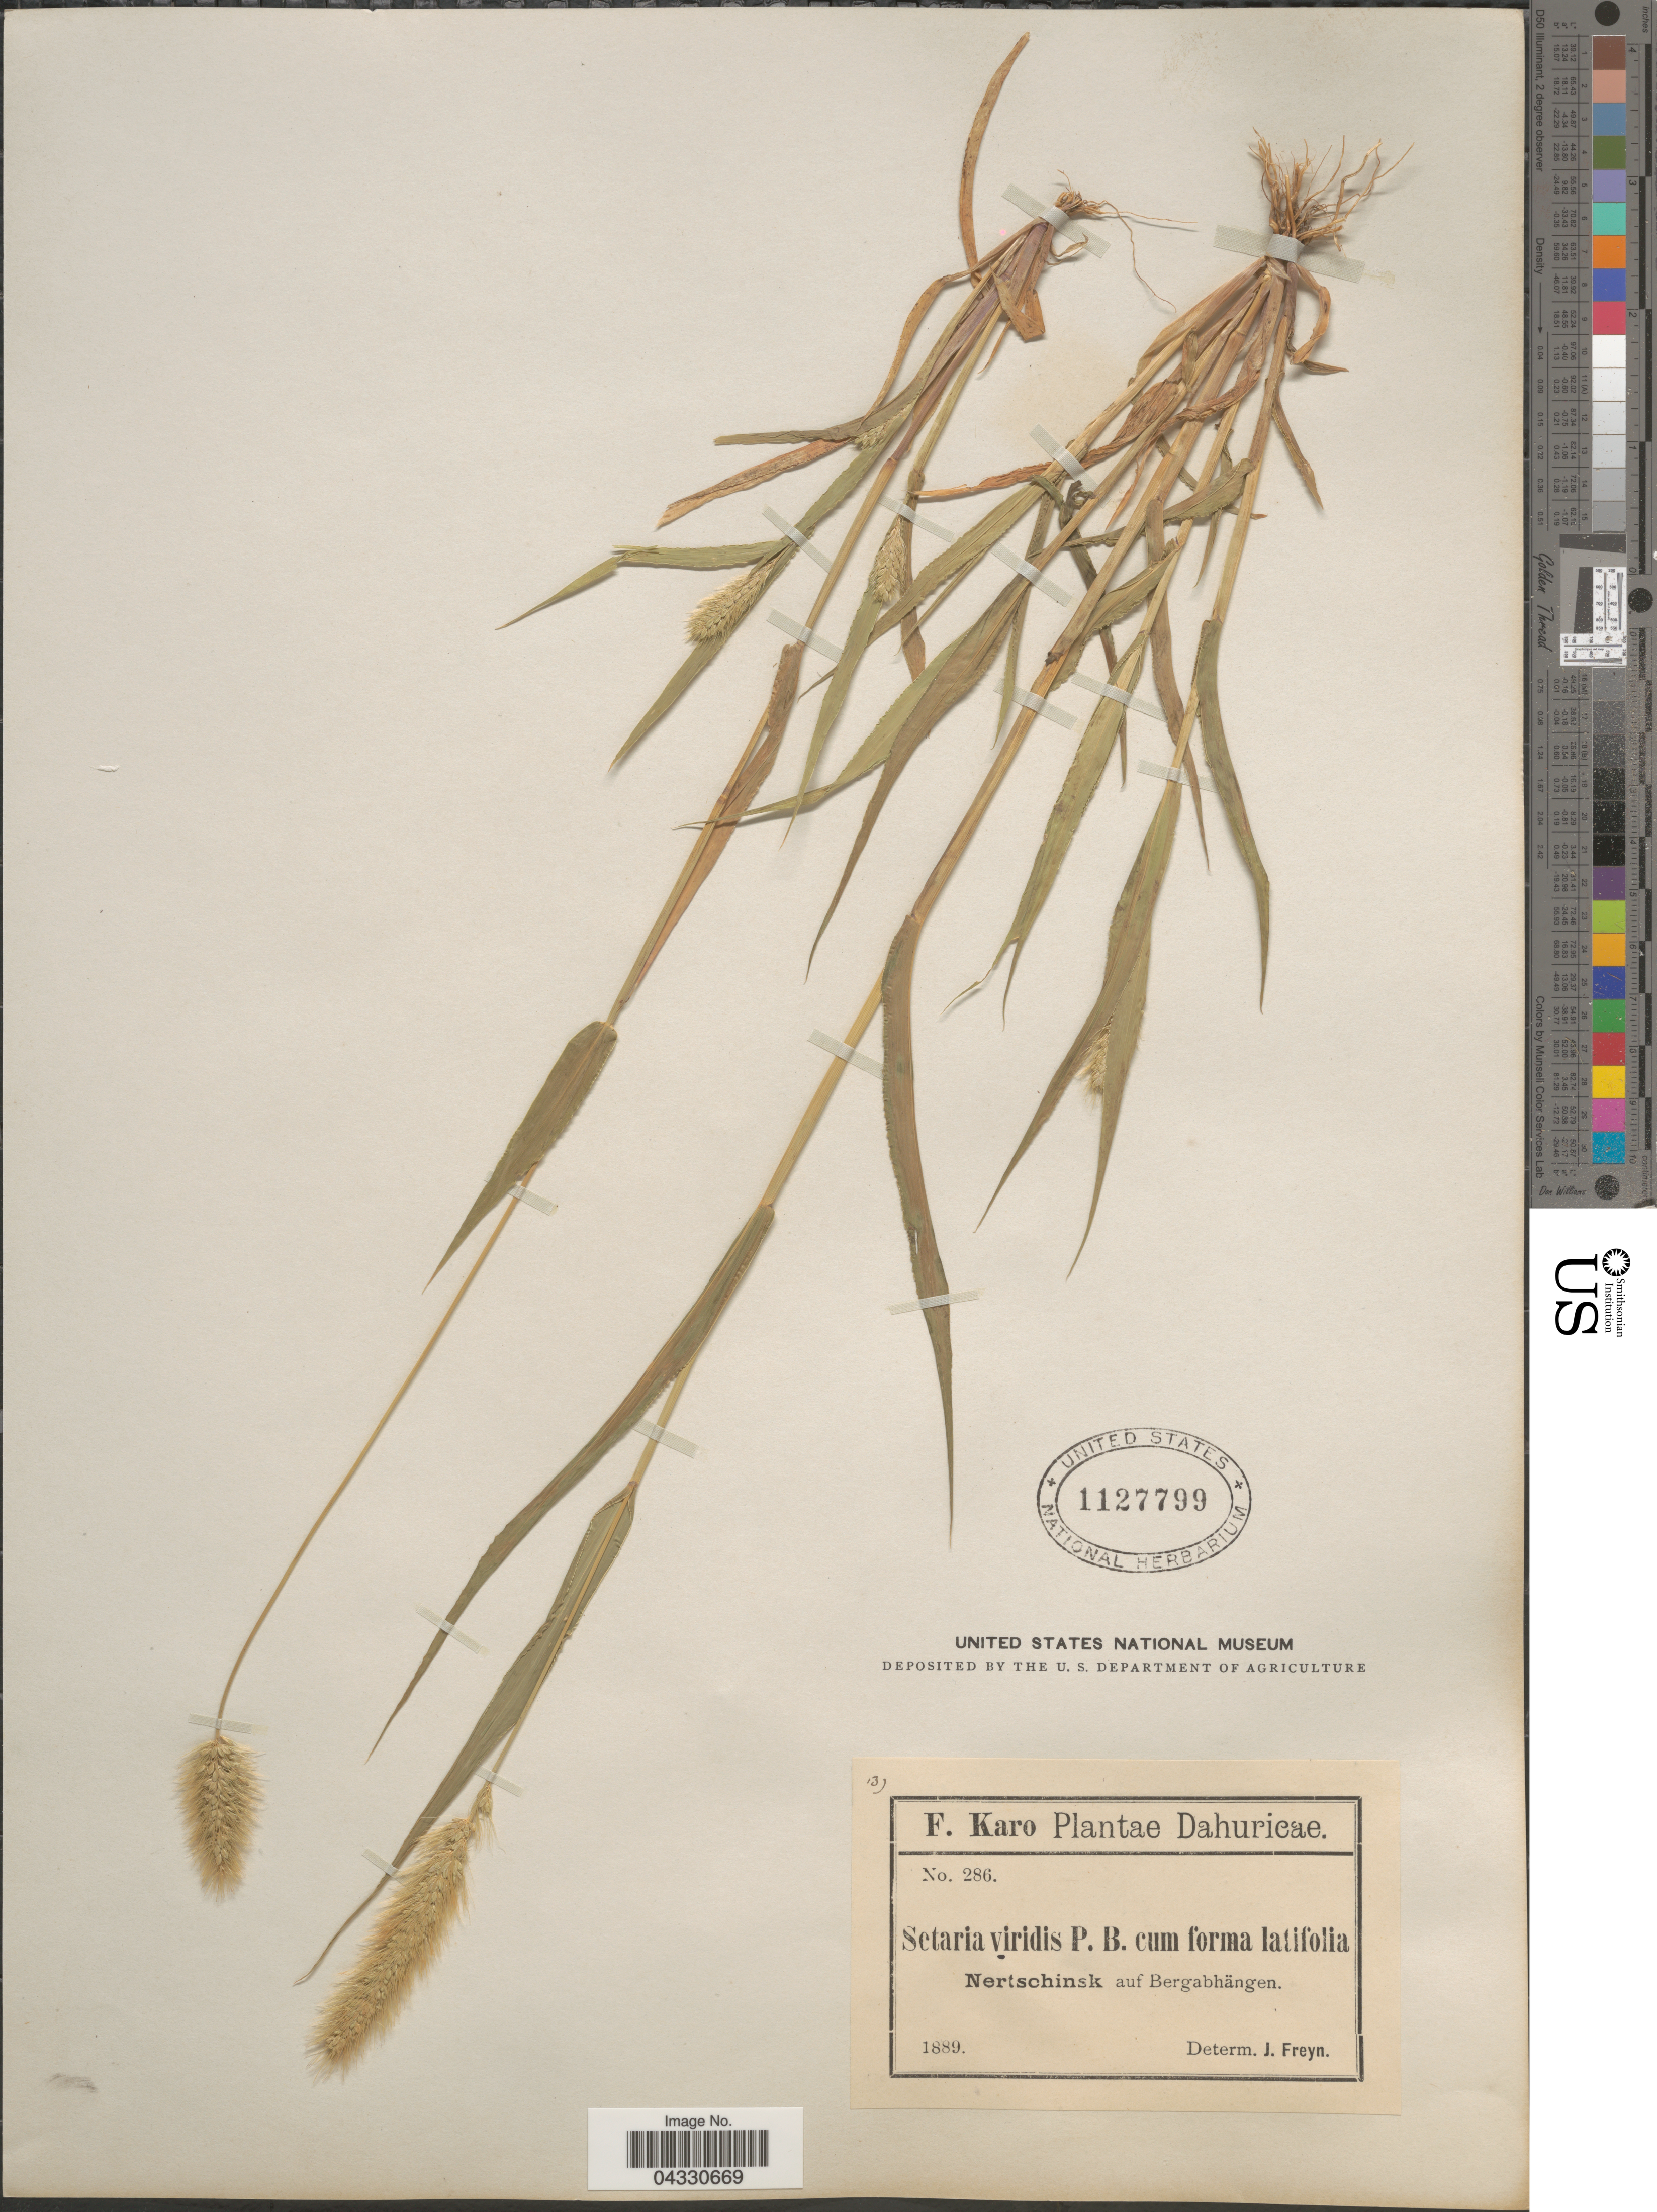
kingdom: Plantae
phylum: Tracheophyta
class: Liliopsida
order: Poales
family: Poaceae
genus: Setaria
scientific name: Setaria viridis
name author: (L.) P. Beauv.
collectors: F. Karo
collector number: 286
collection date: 1889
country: Russian Federation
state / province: Zabaykalsky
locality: Dahuricae. Nertschinsk auf Bergabhängen.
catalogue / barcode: US 1127799